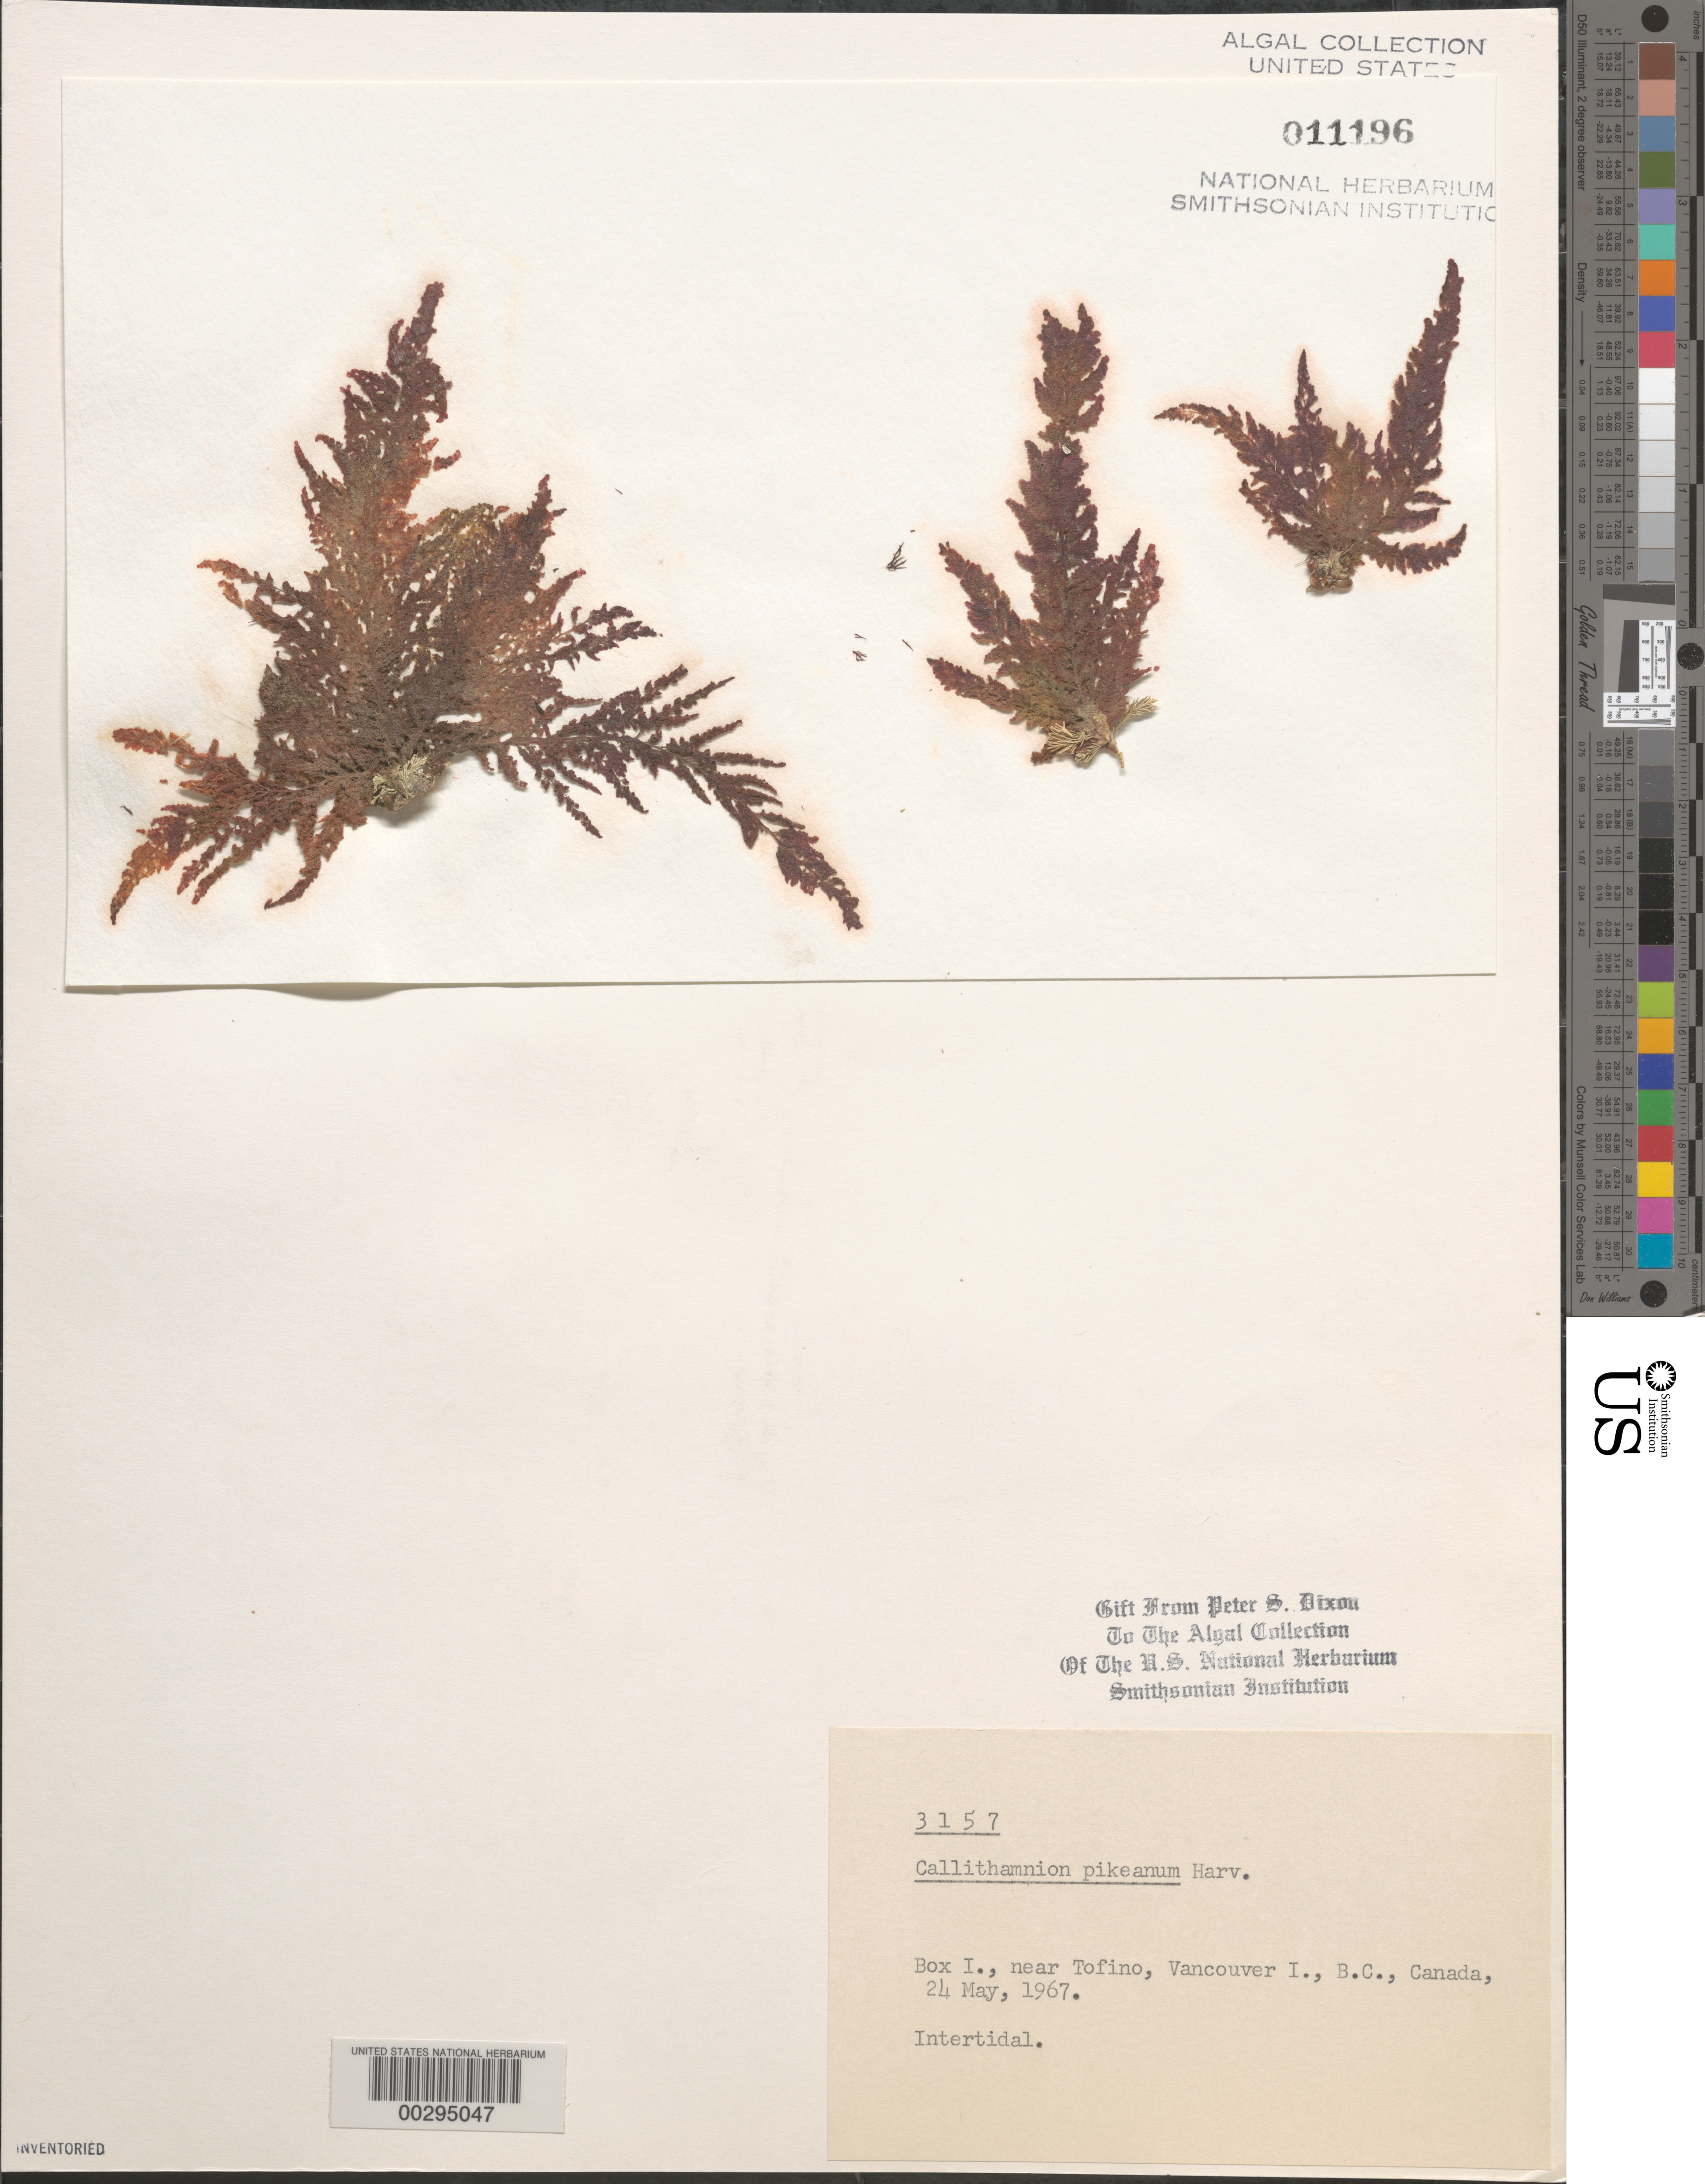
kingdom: Plantae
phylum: Rhodophyta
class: Florideophyceae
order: Ceramiales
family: Callithamniaceae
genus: Callithamnion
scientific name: Callithamnion pikeanum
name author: Harv.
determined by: Dixon, P. S.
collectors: P. S. Dixon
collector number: PSD 3157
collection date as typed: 24 May 1967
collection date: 1967-05-24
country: Canada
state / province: British Columbia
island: Box Island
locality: Near Tofino, Vancouver Island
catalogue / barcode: US 11196